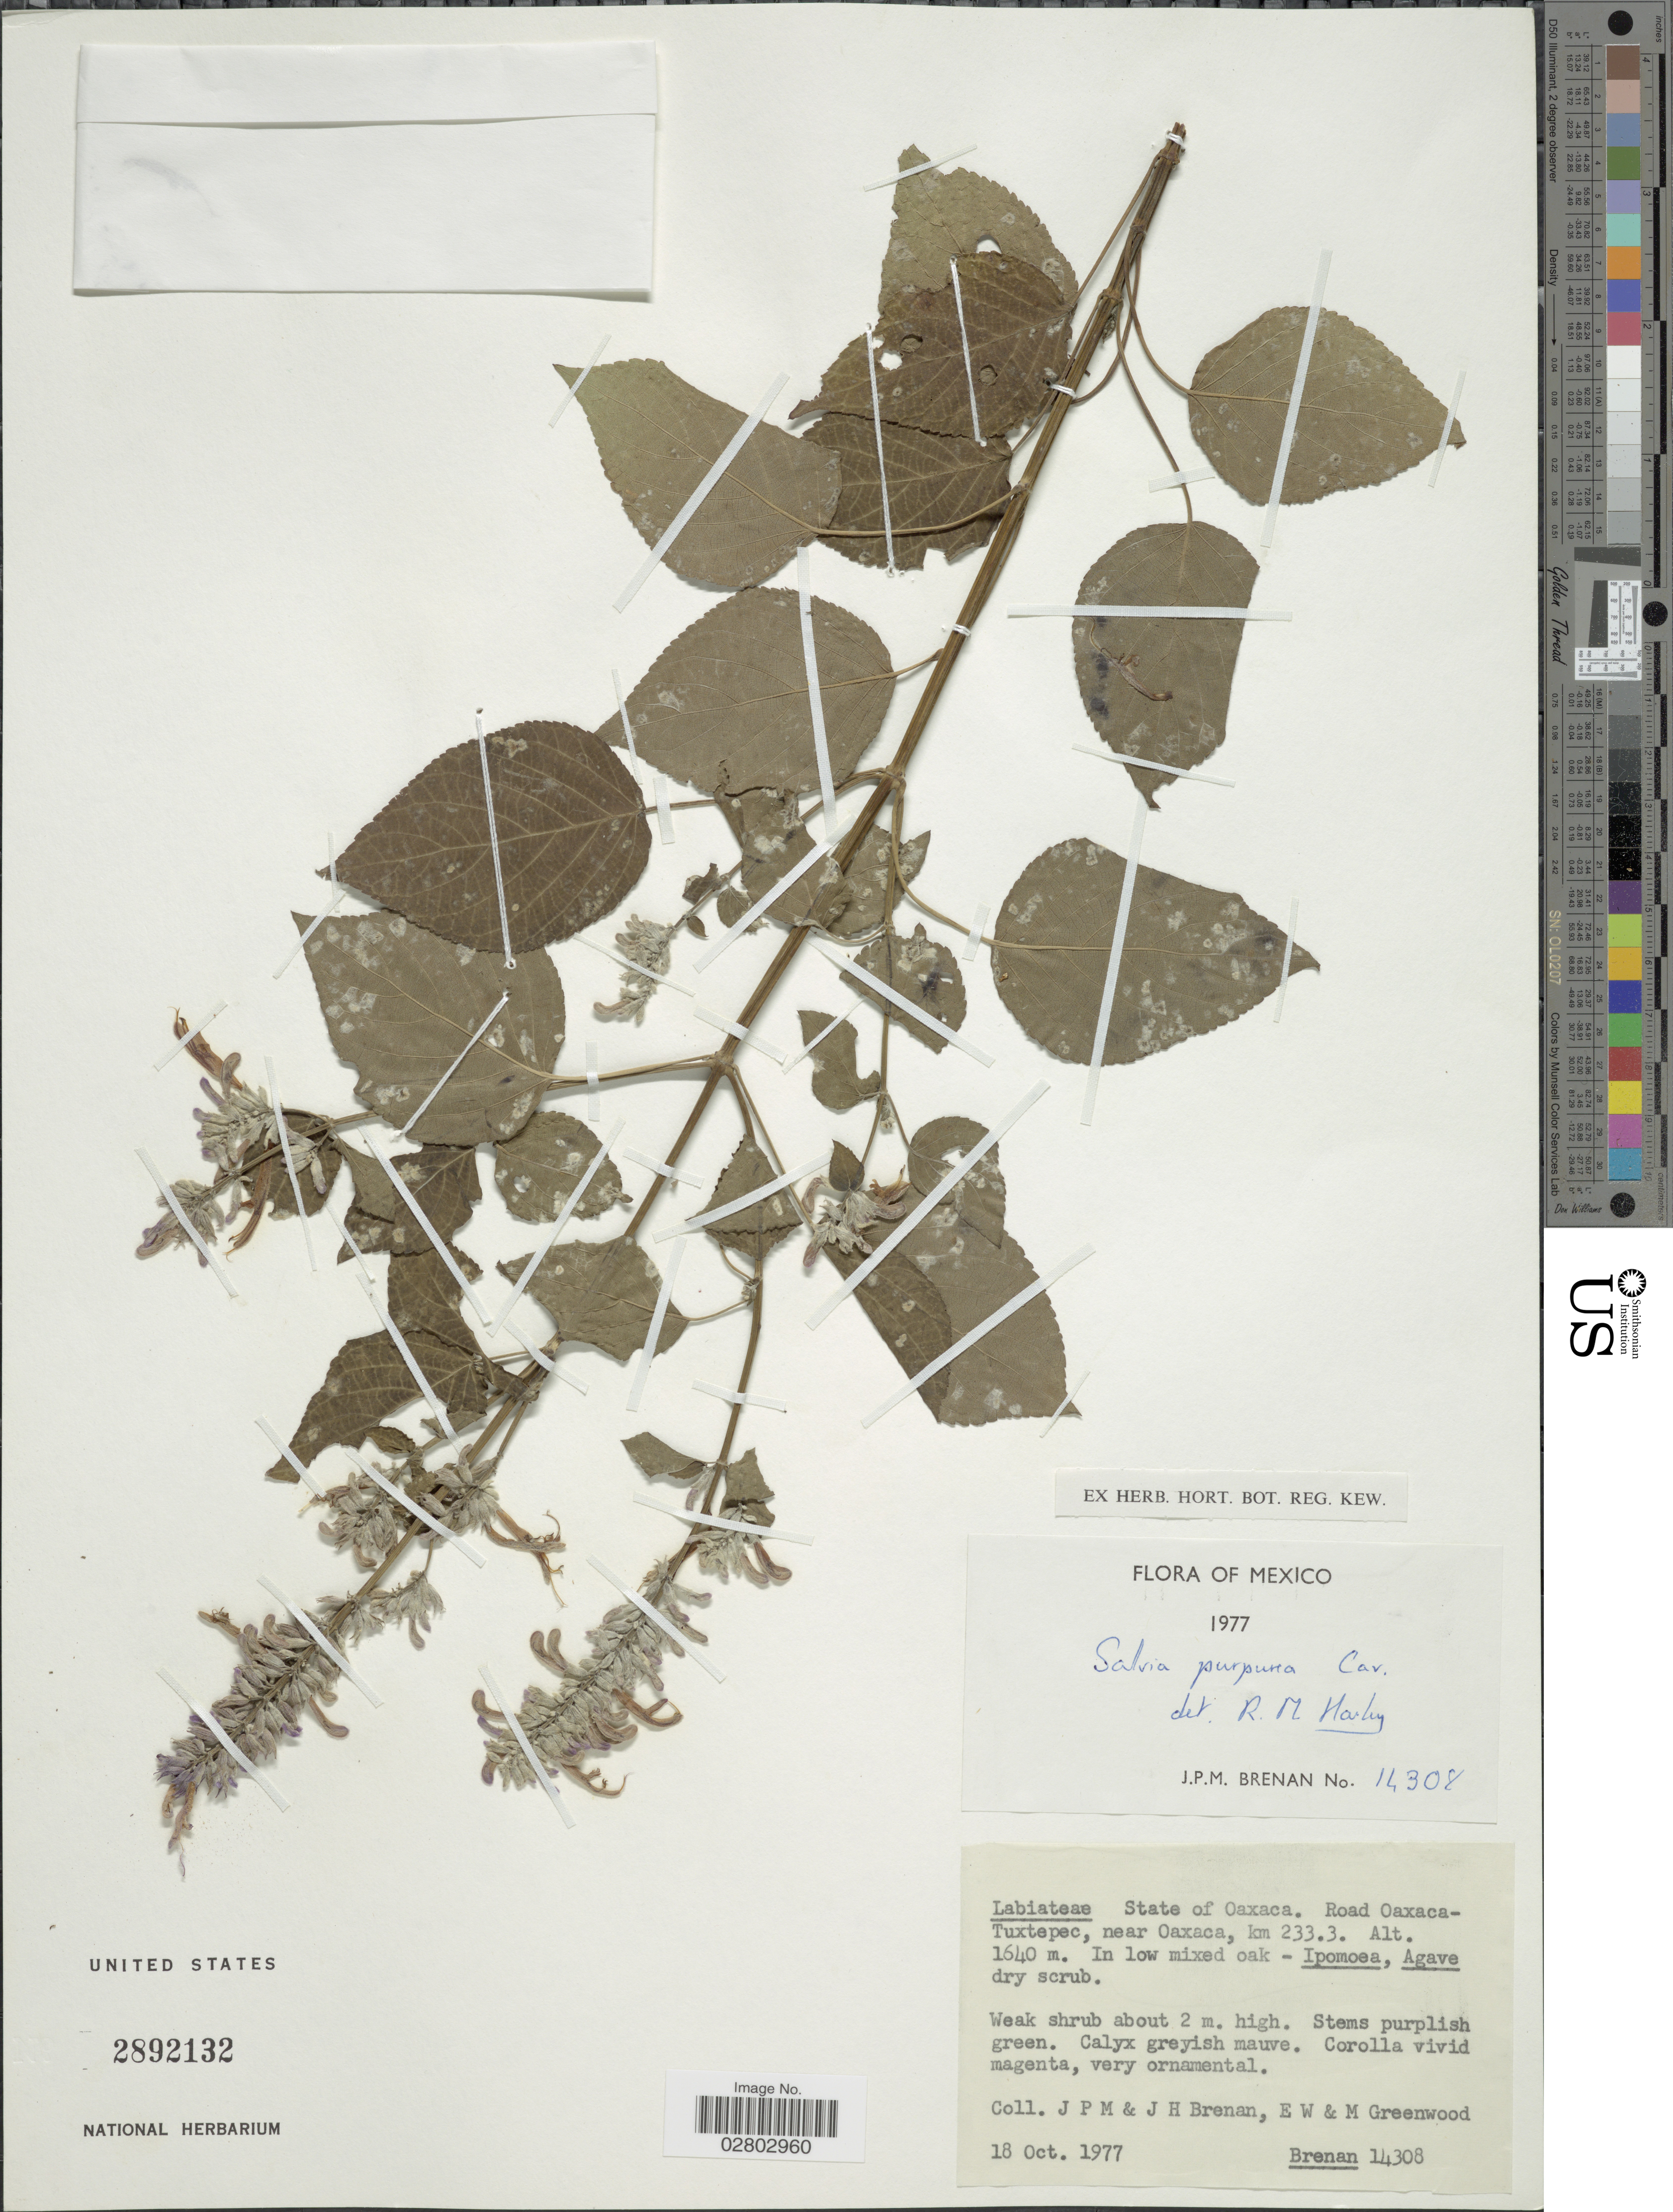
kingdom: Plantae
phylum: Tracheophyta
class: Magnoliopsida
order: Lamiales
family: Lamiaceae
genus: Salvia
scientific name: Salvia purpurea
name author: Cav.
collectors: J. Brenan, J. H. Brenan, E. Greenwood & Greenwood, M.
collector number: Brenan14308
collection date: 1977-10-18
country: Mexico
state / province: Oaxaca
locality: State of Oaxaca, Road Oaxaca Tuxtepex, near Oaxaca, km 233.3.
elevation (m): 1640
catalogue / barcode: US 2892132